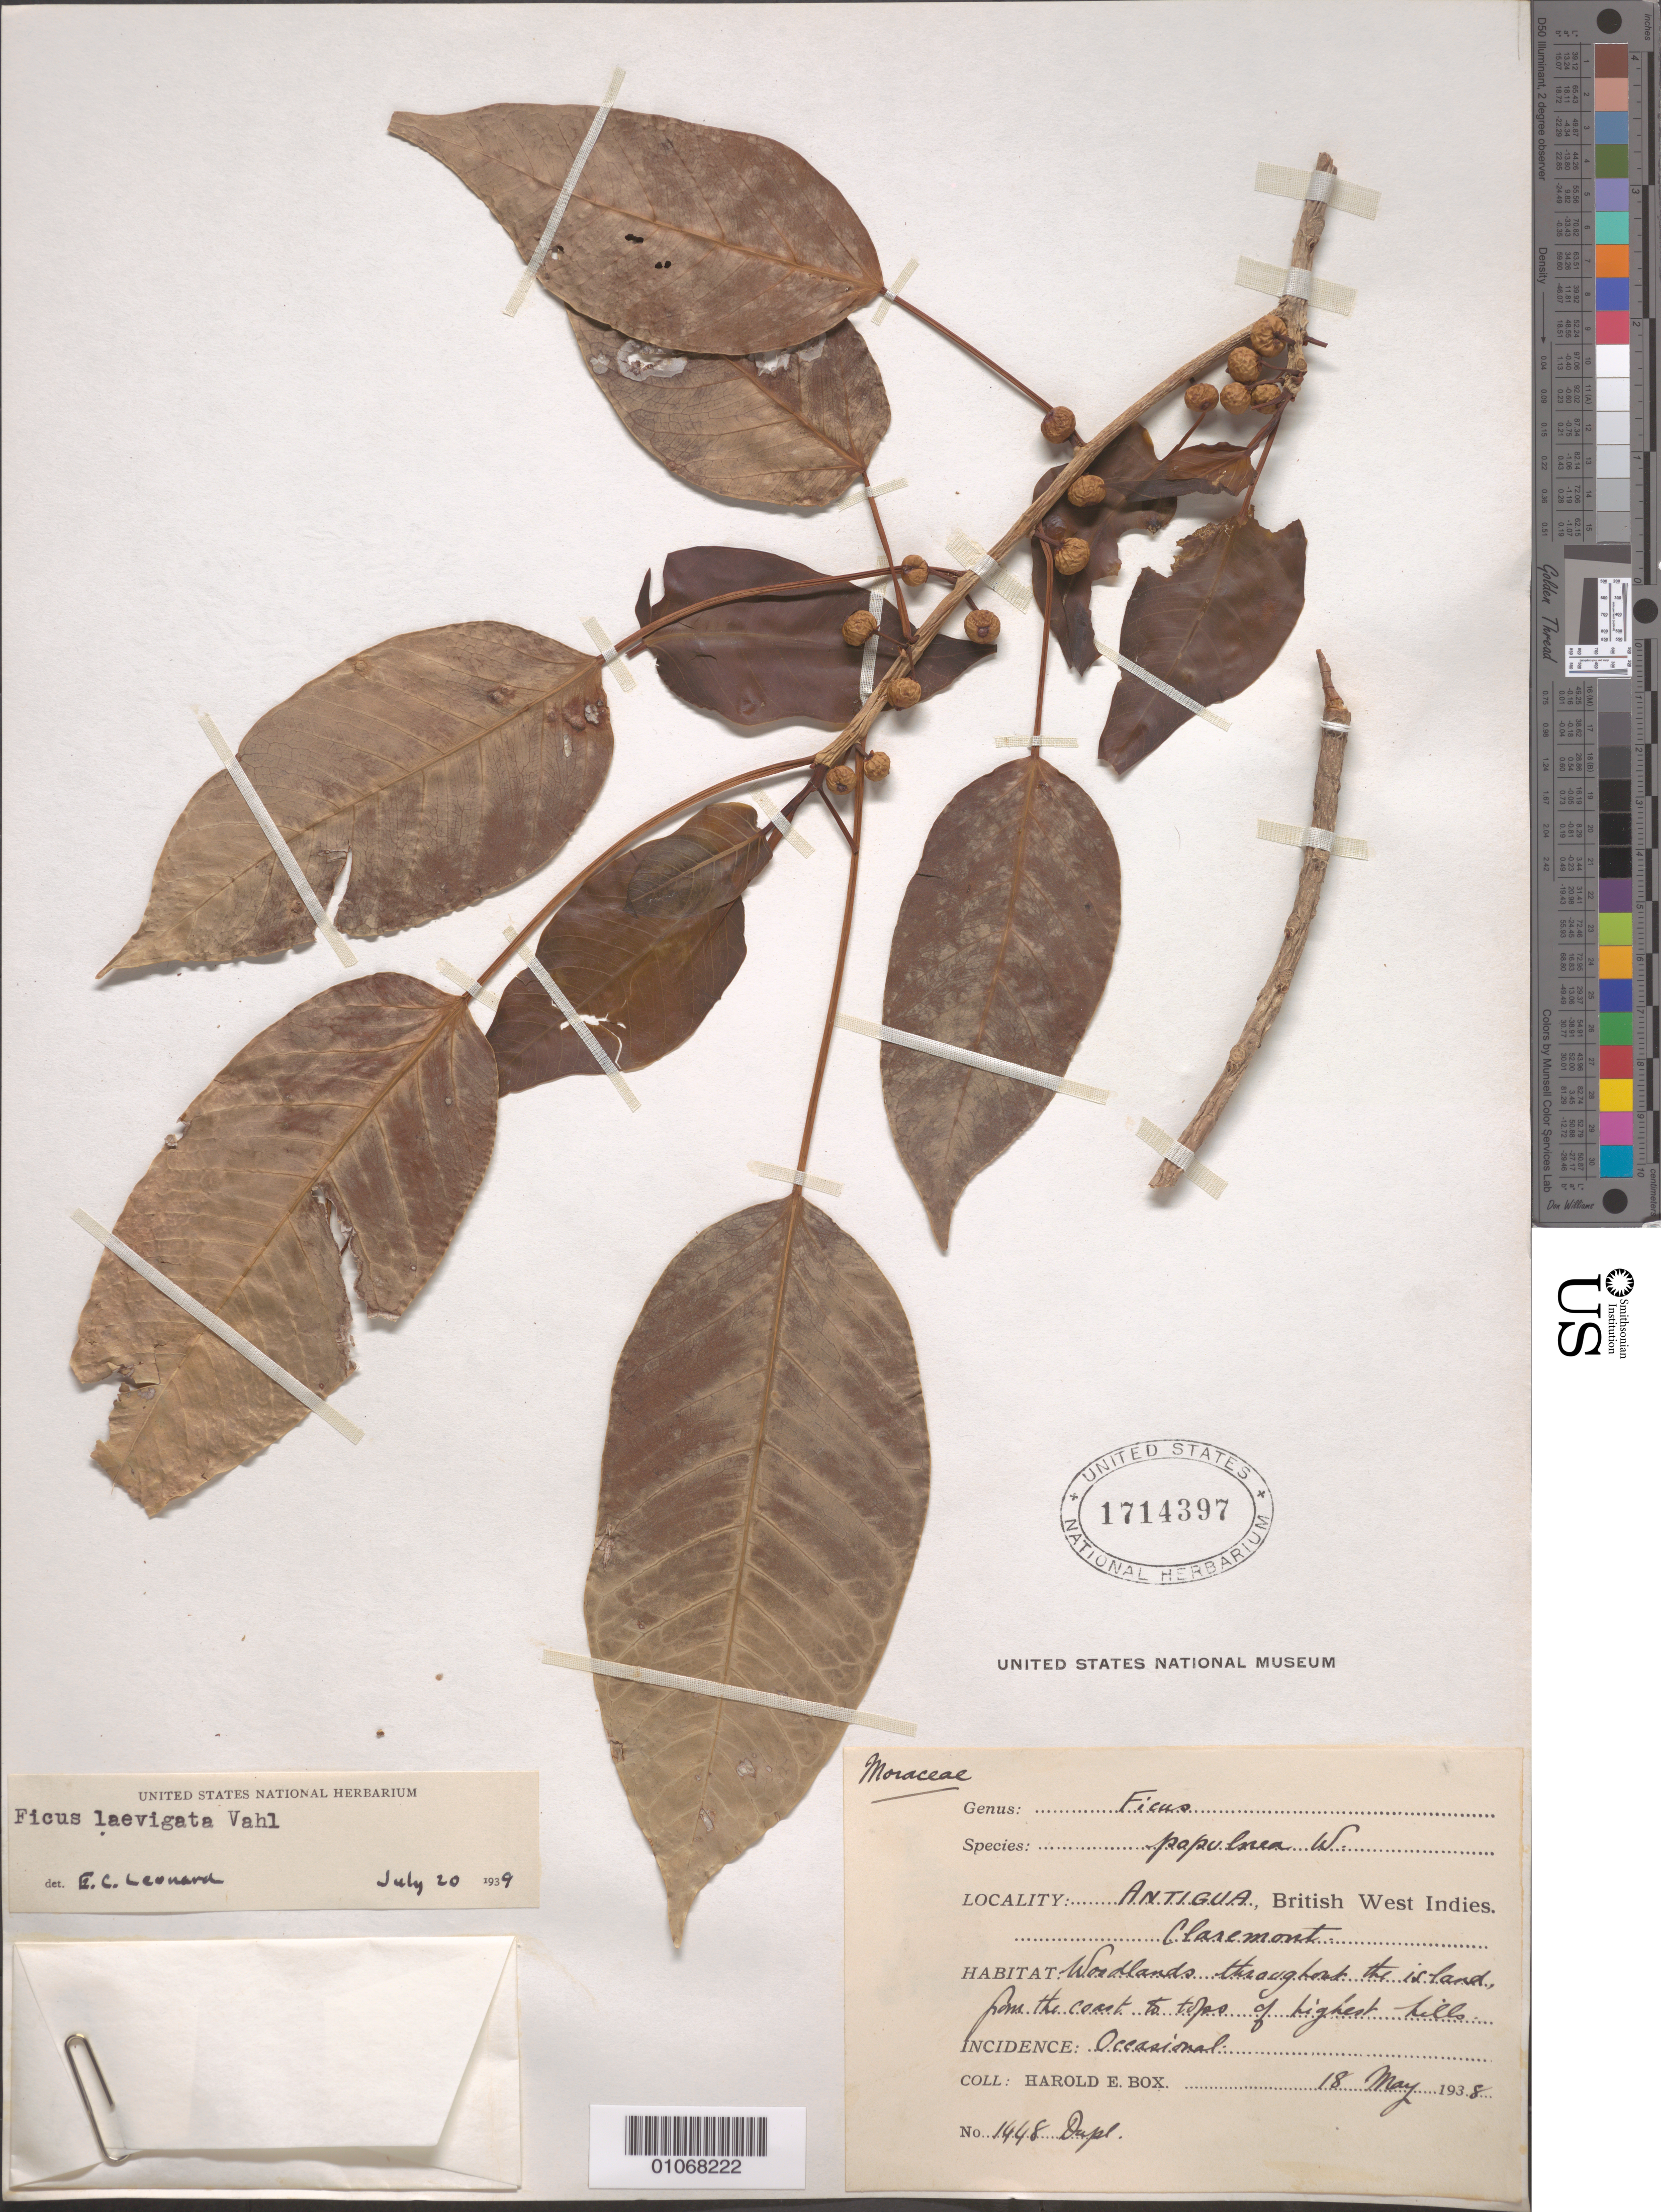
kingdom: Plantae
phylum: Tracheophyta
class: Magnoliopsida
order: Rosales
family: Moraceae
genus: Ficus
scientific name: Ficus citrifolia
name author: Mill.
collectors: H. E. Box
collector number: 1448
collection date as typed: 18 May 1938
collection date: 1938-05-18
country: Antigua and Barbuda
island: Antigua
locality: Claremont.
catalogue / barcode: US 1714397